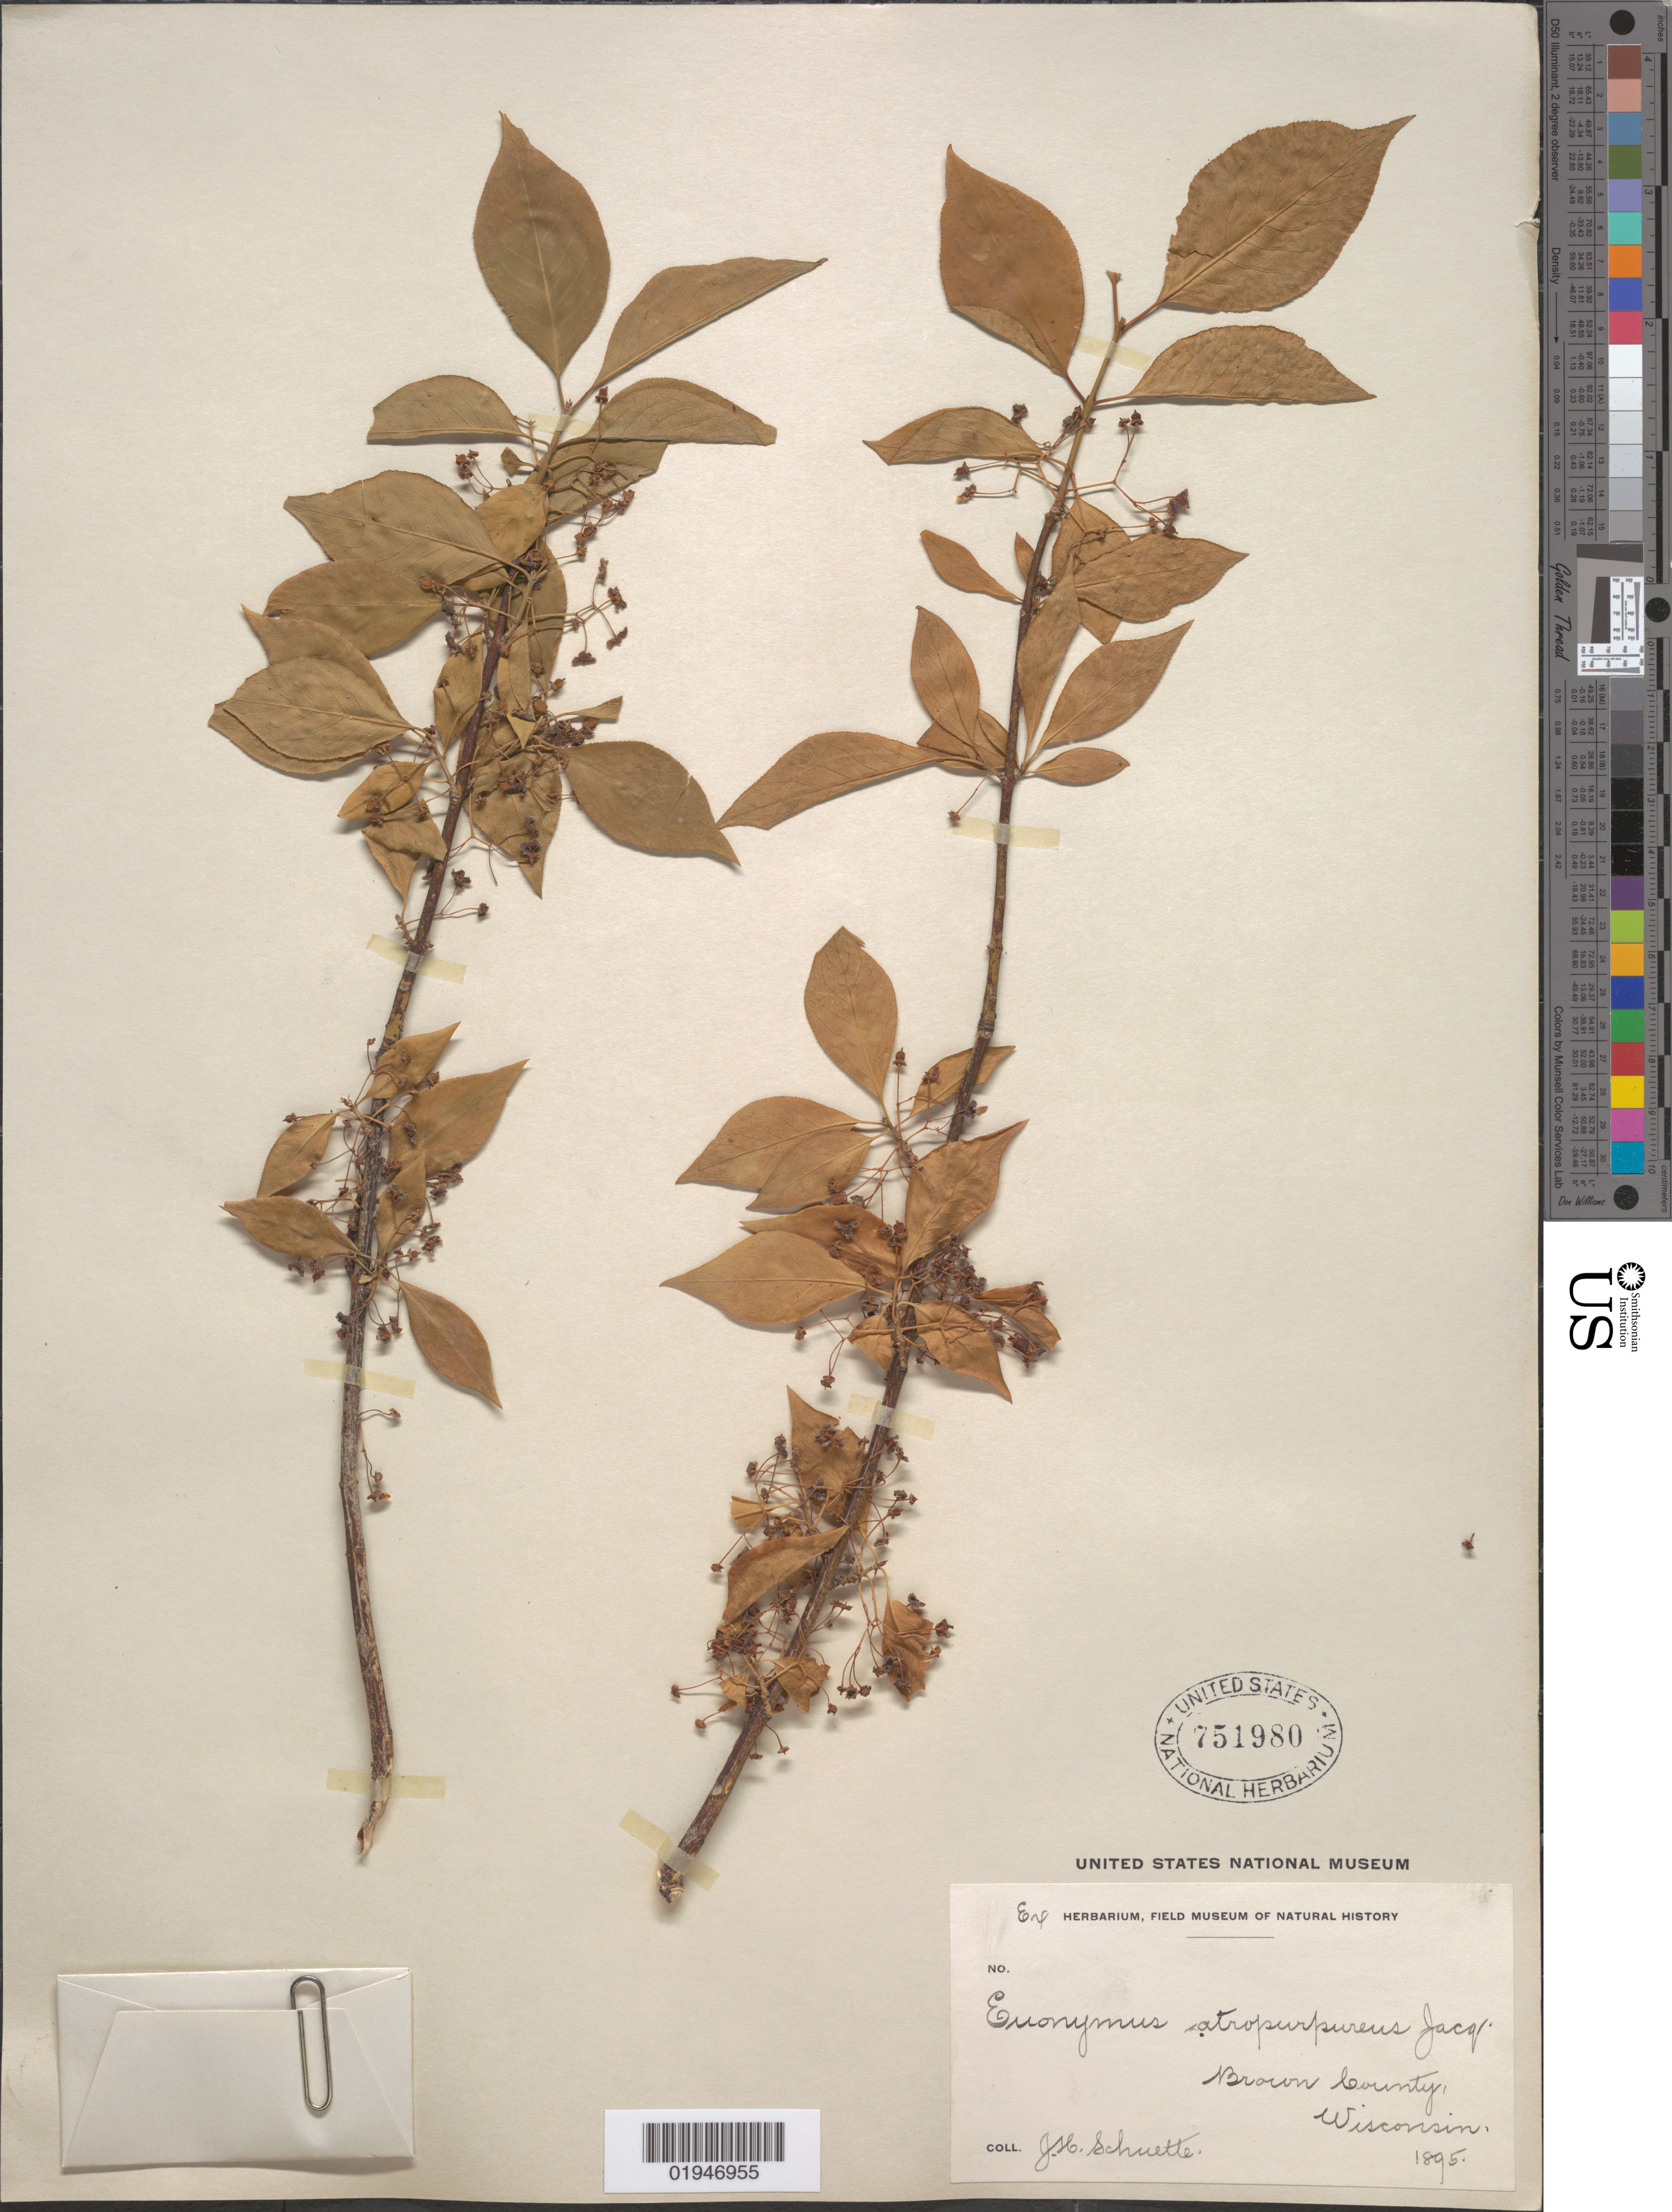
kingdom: Plantae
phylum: Tracheophyta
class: Magnoliopsida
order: Celastrales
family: Celastraceae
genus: Euonymus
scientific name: Euonymus atropurpureus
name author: Jacq.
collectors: J. Schutte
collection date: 1895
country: United States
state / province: Wisconsin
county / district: Brown County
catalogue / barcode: US 751980